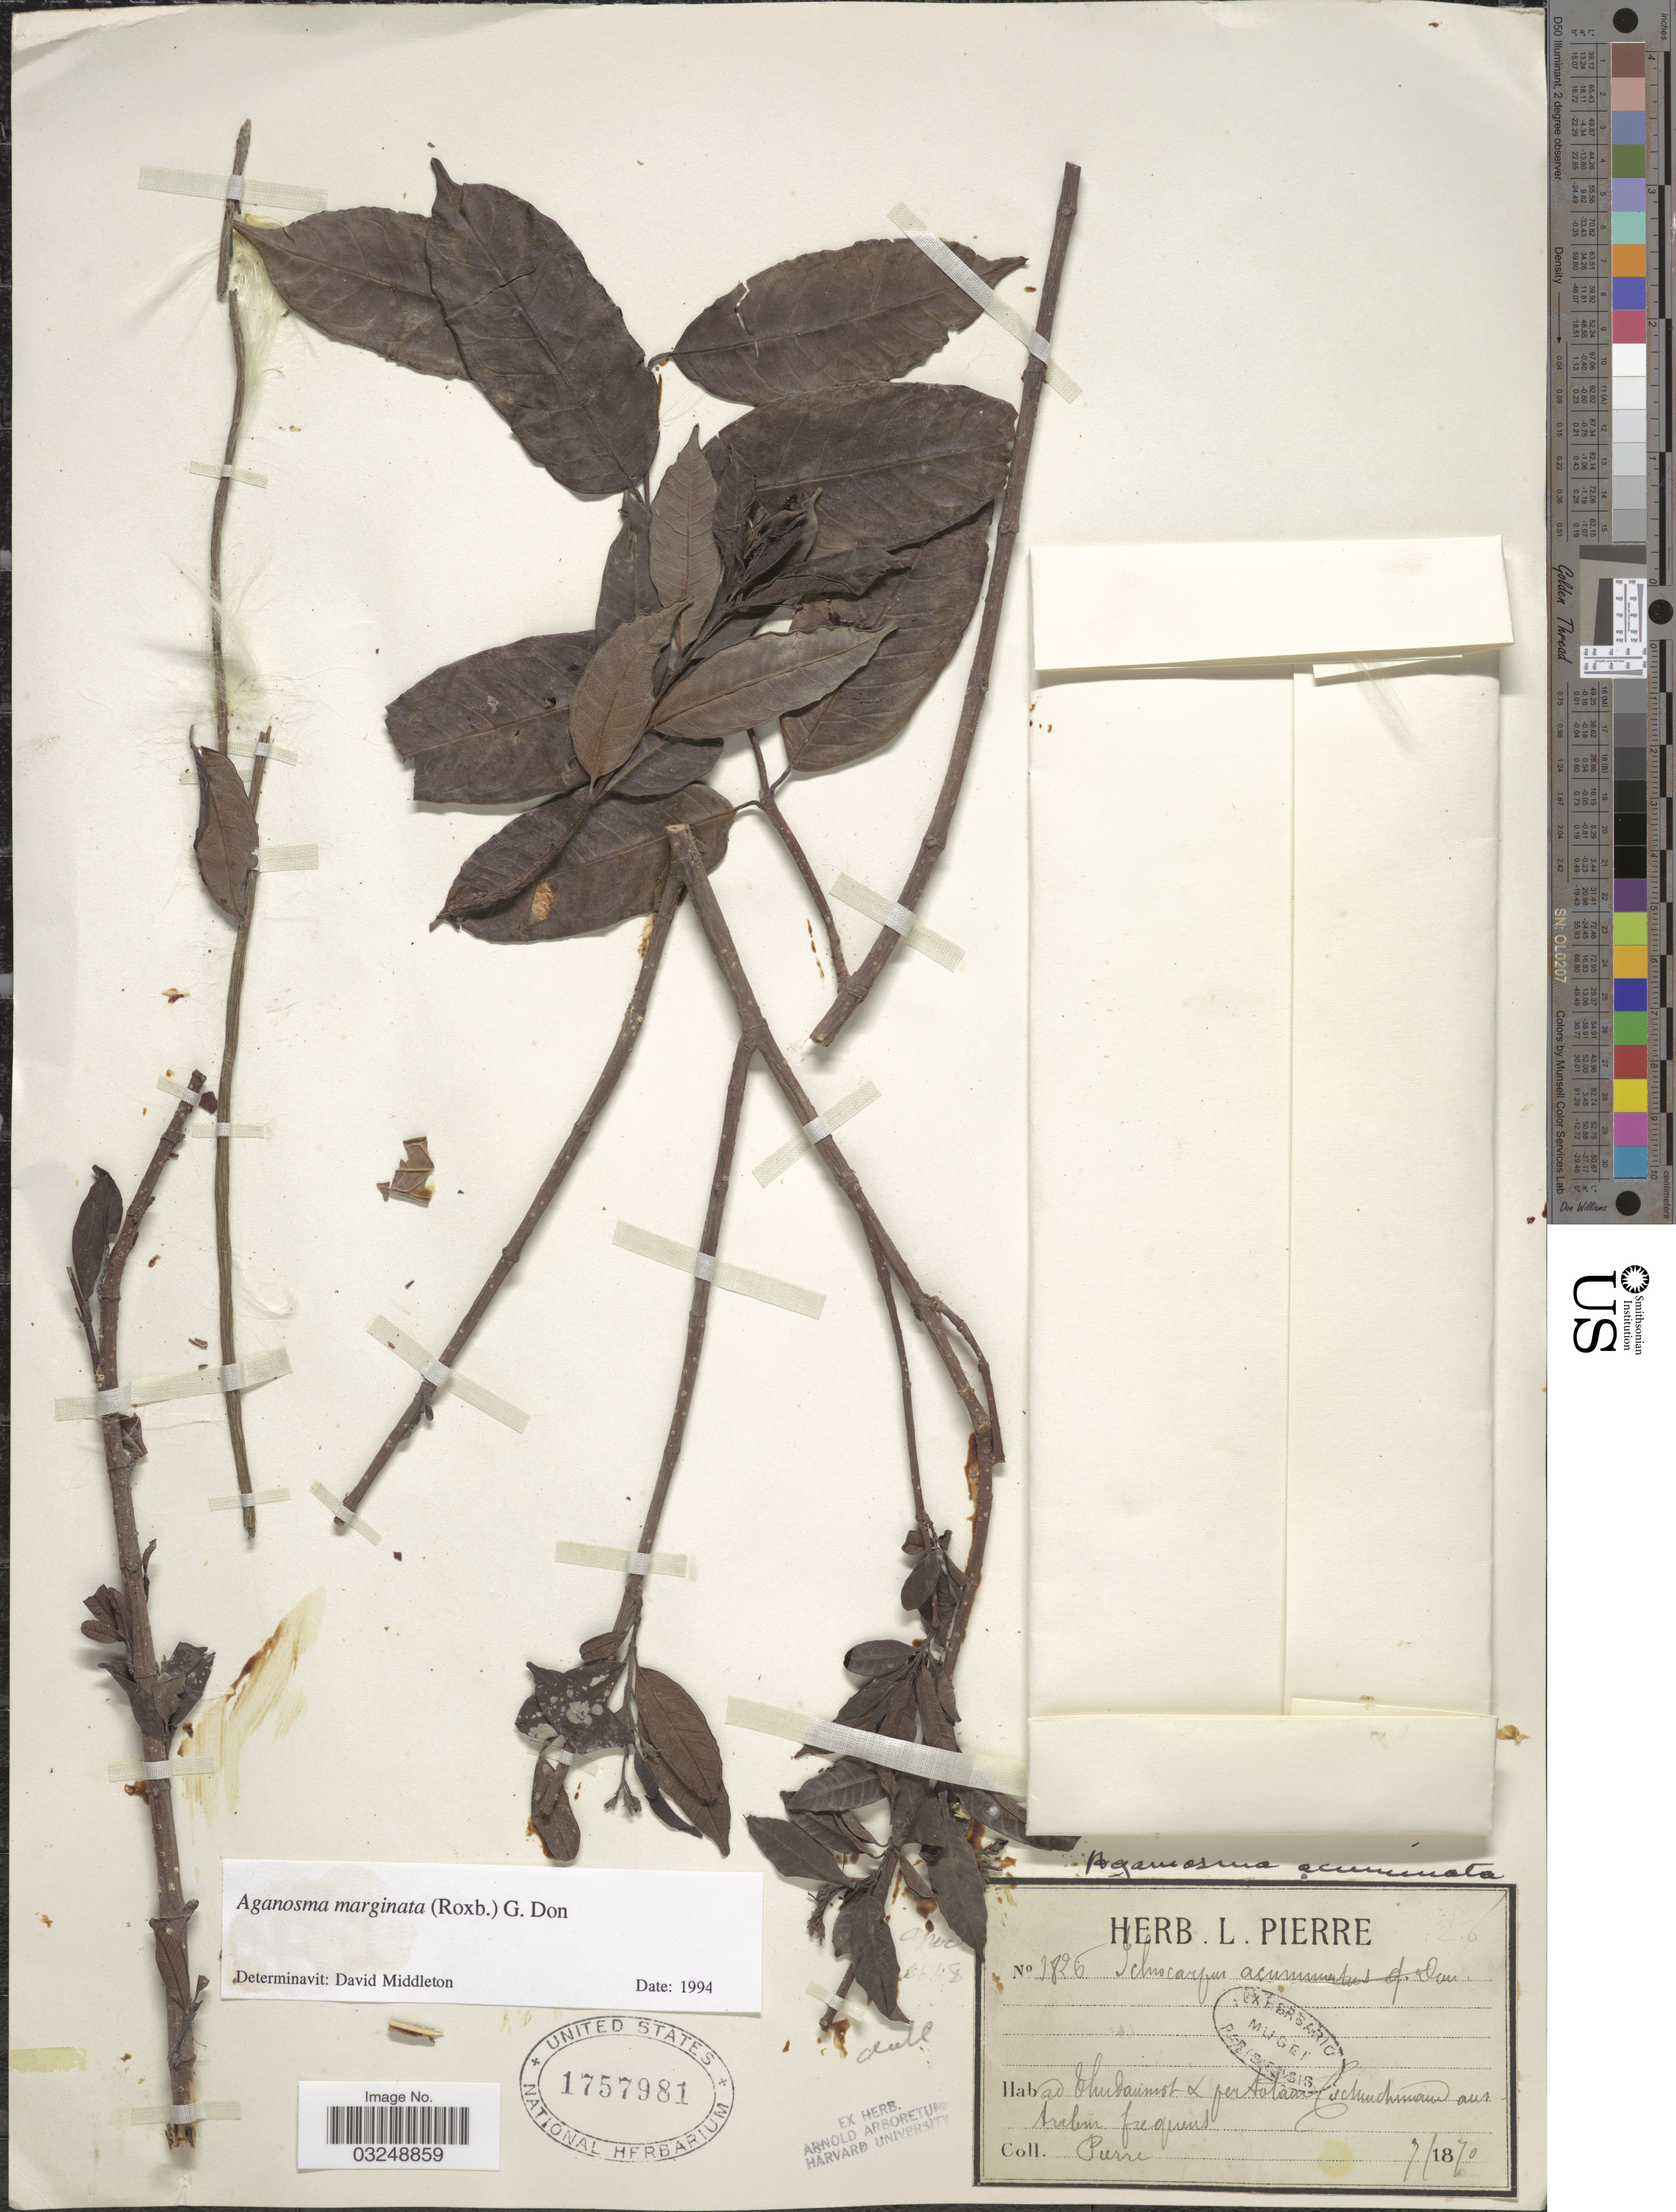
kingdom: Plantae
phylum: Tracheophyta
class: Magnoliopsida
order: Gentianales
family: Apocynaceae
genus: Aganosma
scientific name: Aganosma marginata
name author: (Roxb.) G. Don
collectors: L. Pierre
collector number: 1826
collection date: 1870-07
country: Vietnam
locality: Ad Thudaumot & per totam Cochinchinam australem frequens [At Thu Dau Mot and frequently throughout southern Cochinchina]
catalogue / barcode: US 1757981